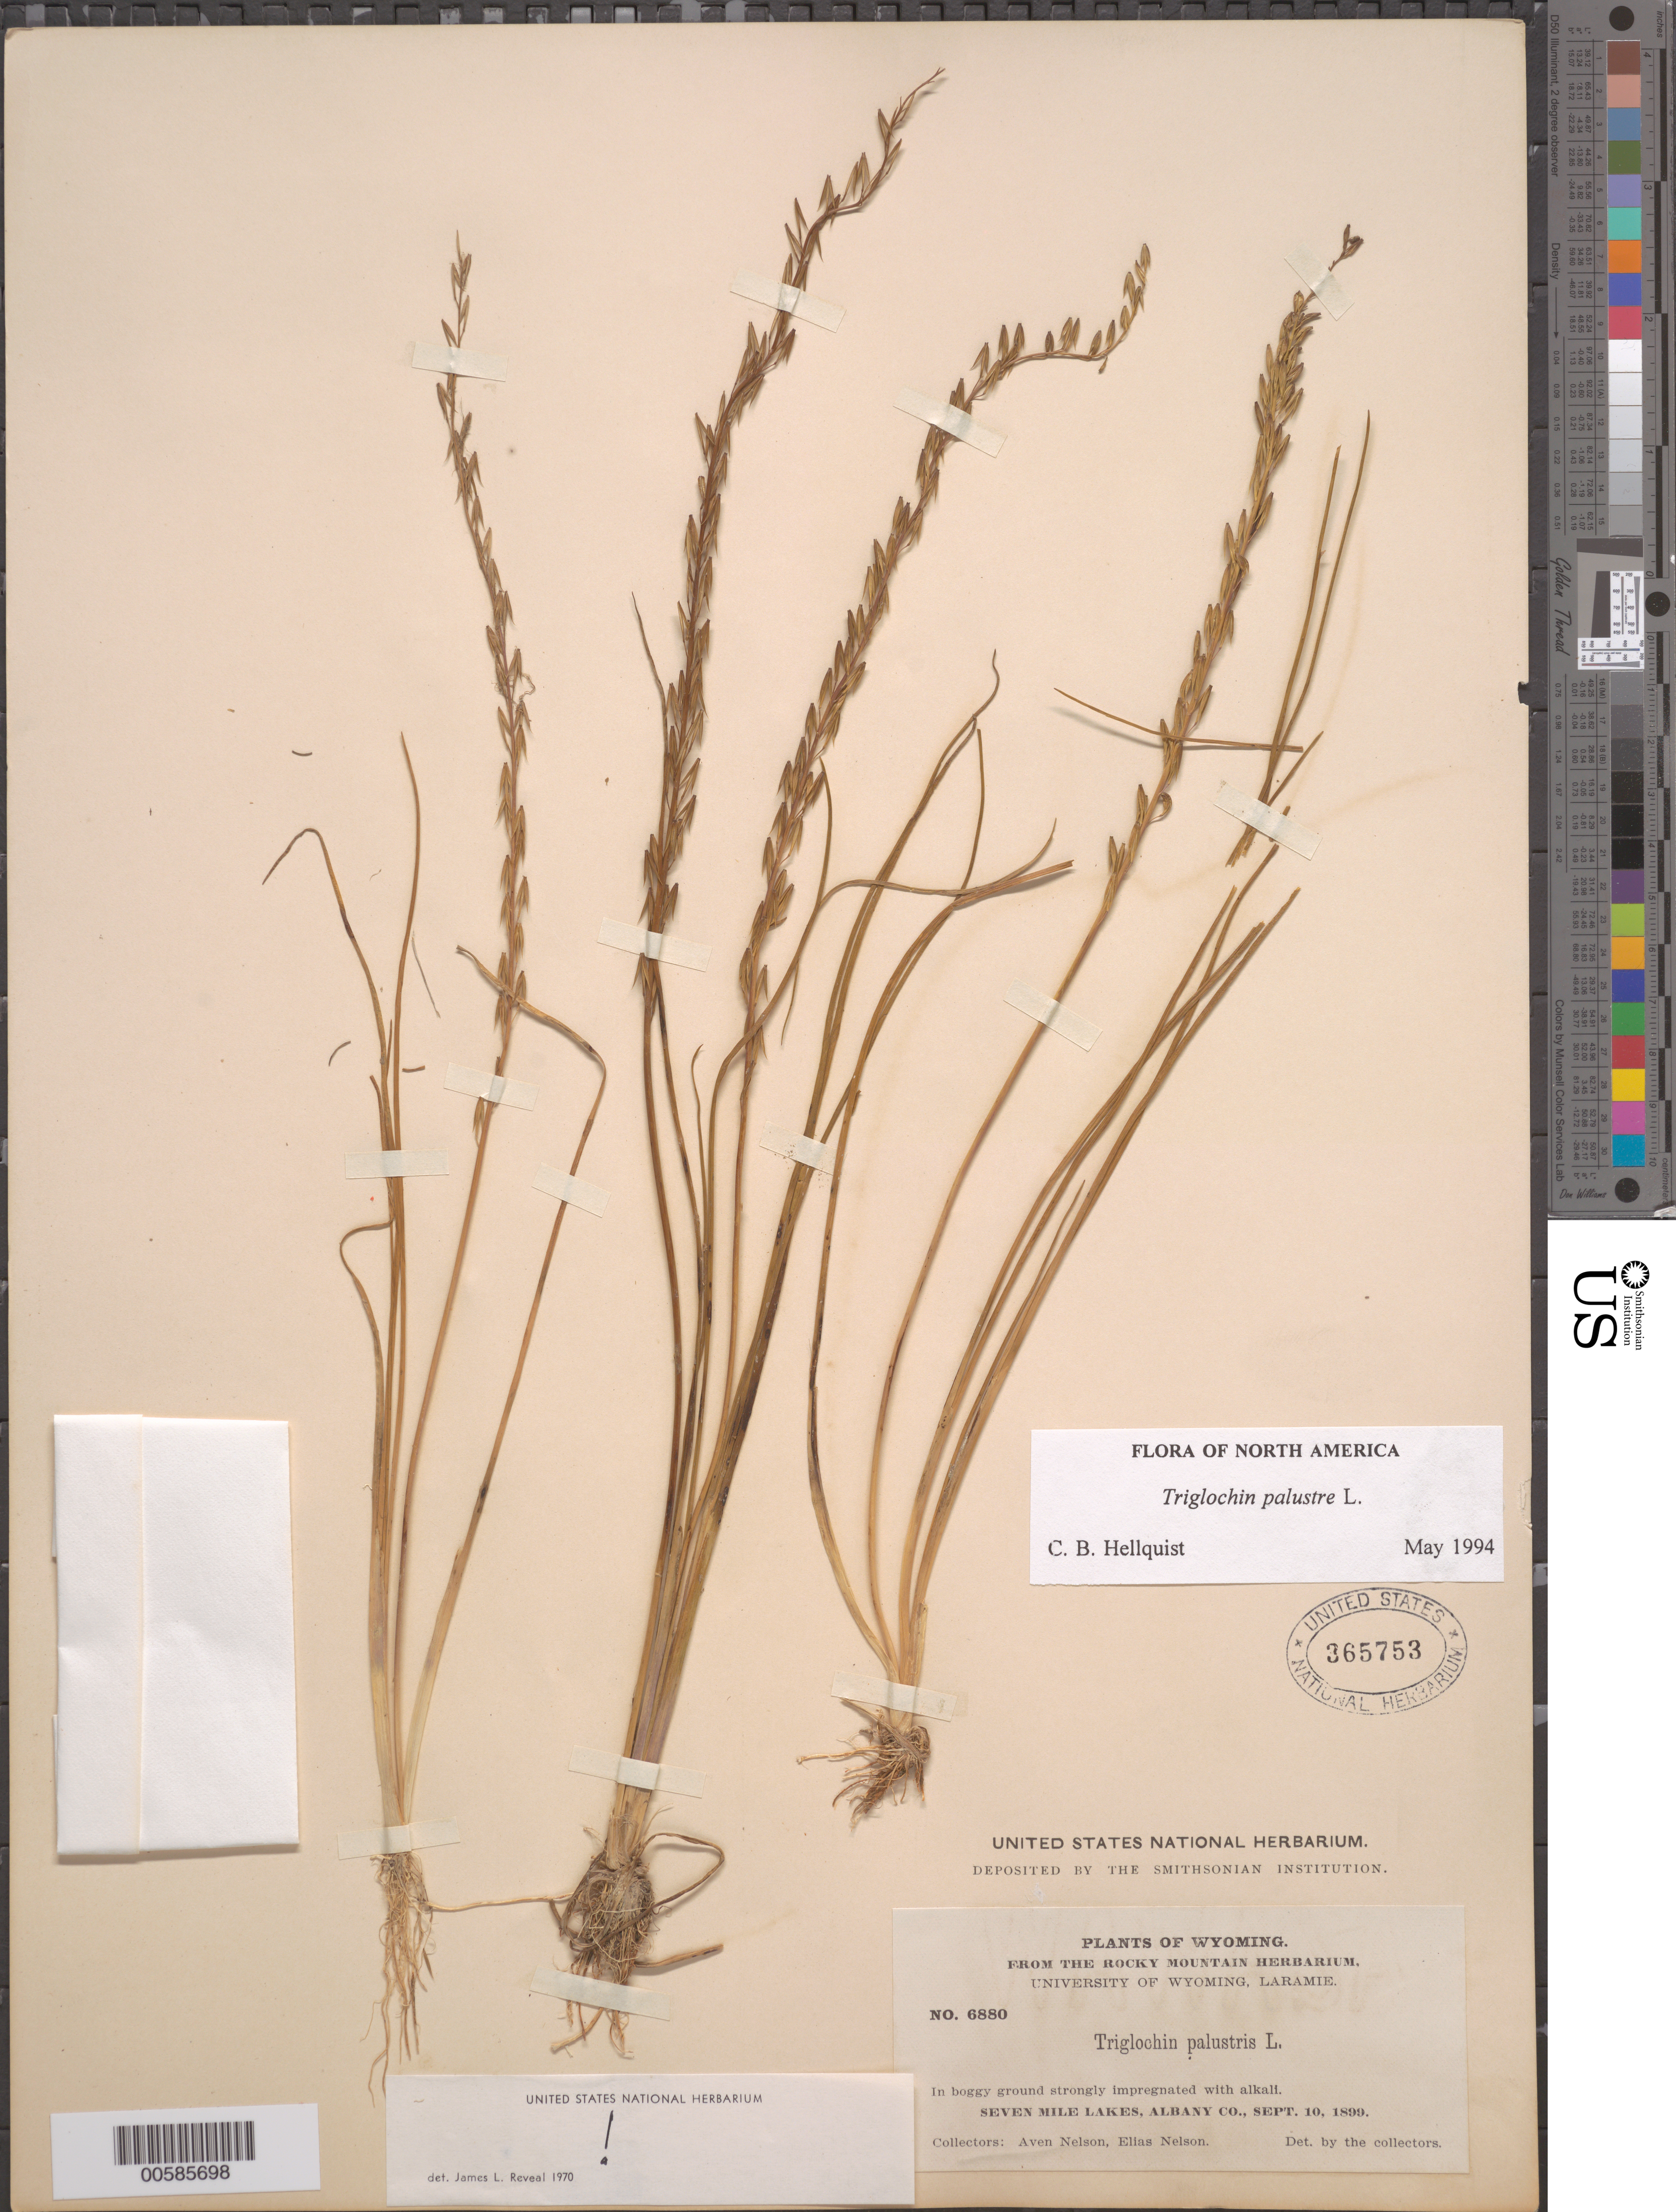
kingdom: Plantae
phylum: Tracheophyta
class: Liliopsida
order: Alismatales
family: Juncaginaceae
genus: Triglochin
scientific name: Triglochin palustris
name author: L.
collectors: A. Nelson & E. Nelson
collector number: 6880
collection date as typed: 10 Sep 1899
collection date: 1899-09-10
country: United States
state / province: Wyoming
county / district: Albany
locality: Seven Mile Lakes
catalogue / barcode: US 365753